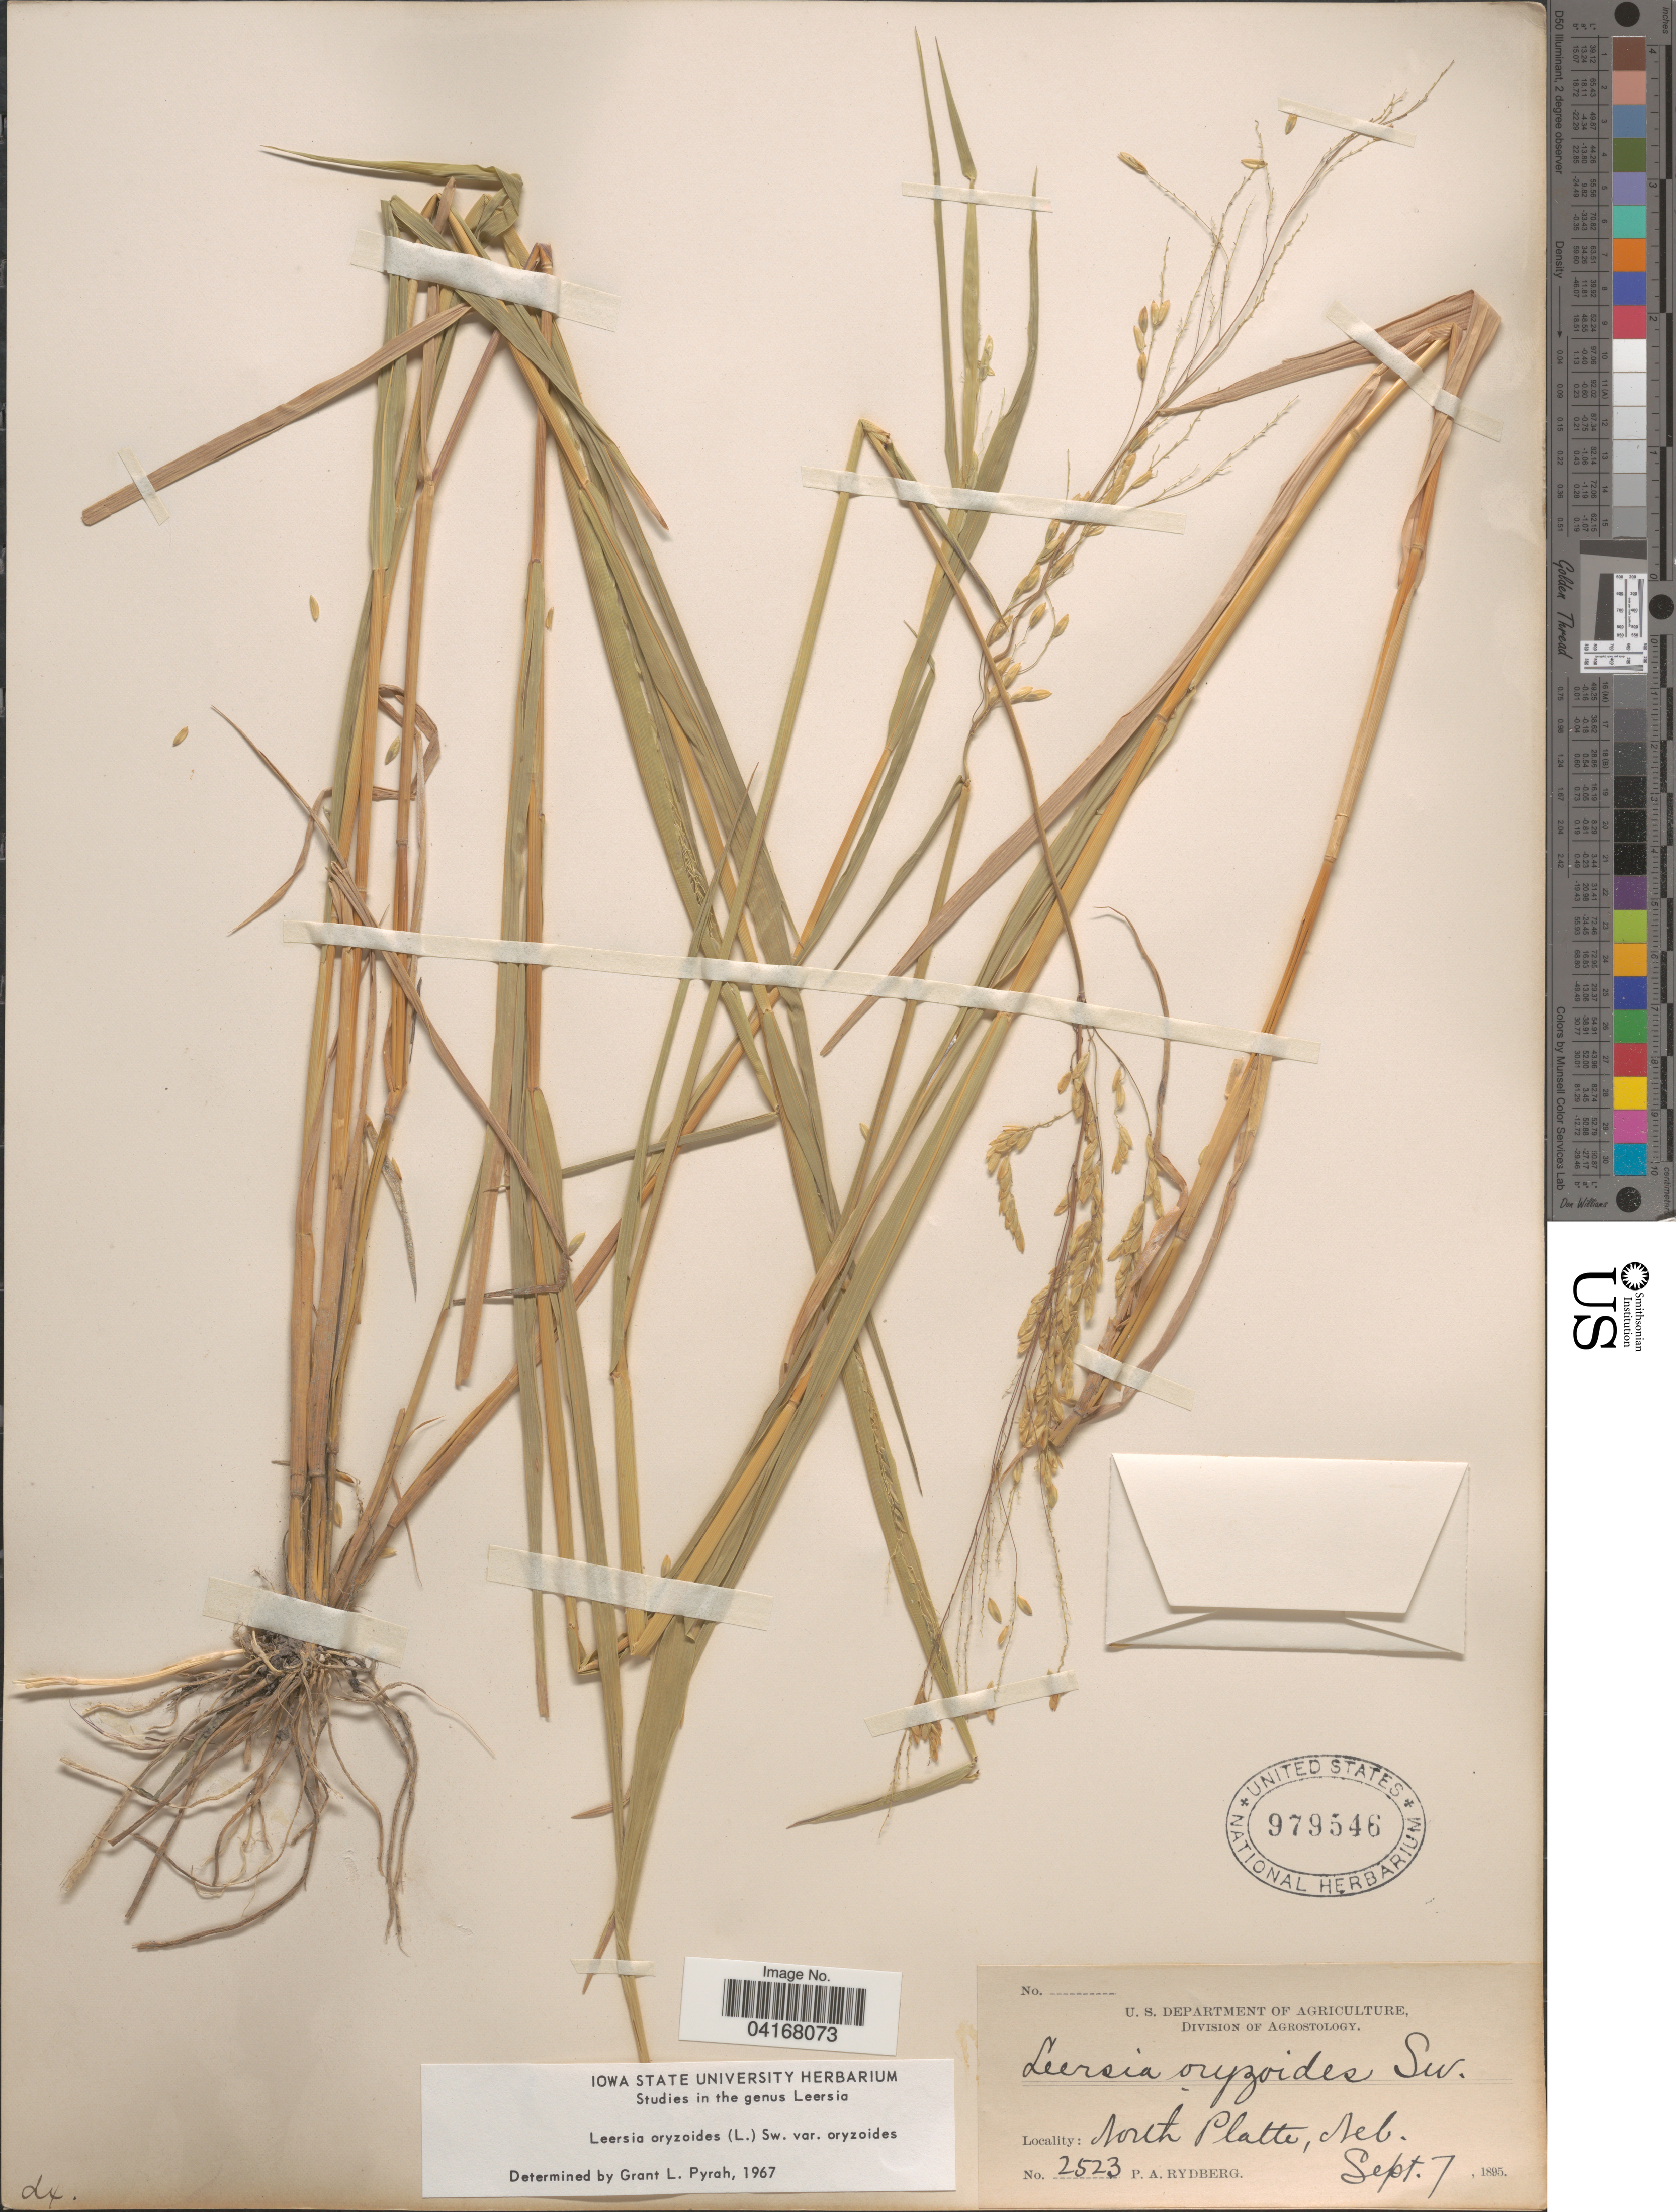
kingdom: Plantae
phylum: Tracheophyta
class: Liliopsida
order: Poales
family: Poaceae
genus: Leersia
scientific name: Leersia oryzoides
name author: (L.) Sw.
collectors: P. A. Rydberg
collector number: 2523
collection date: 1895-09-07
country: United States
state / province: Nebraska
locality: North Platte.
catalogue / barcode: US 979546